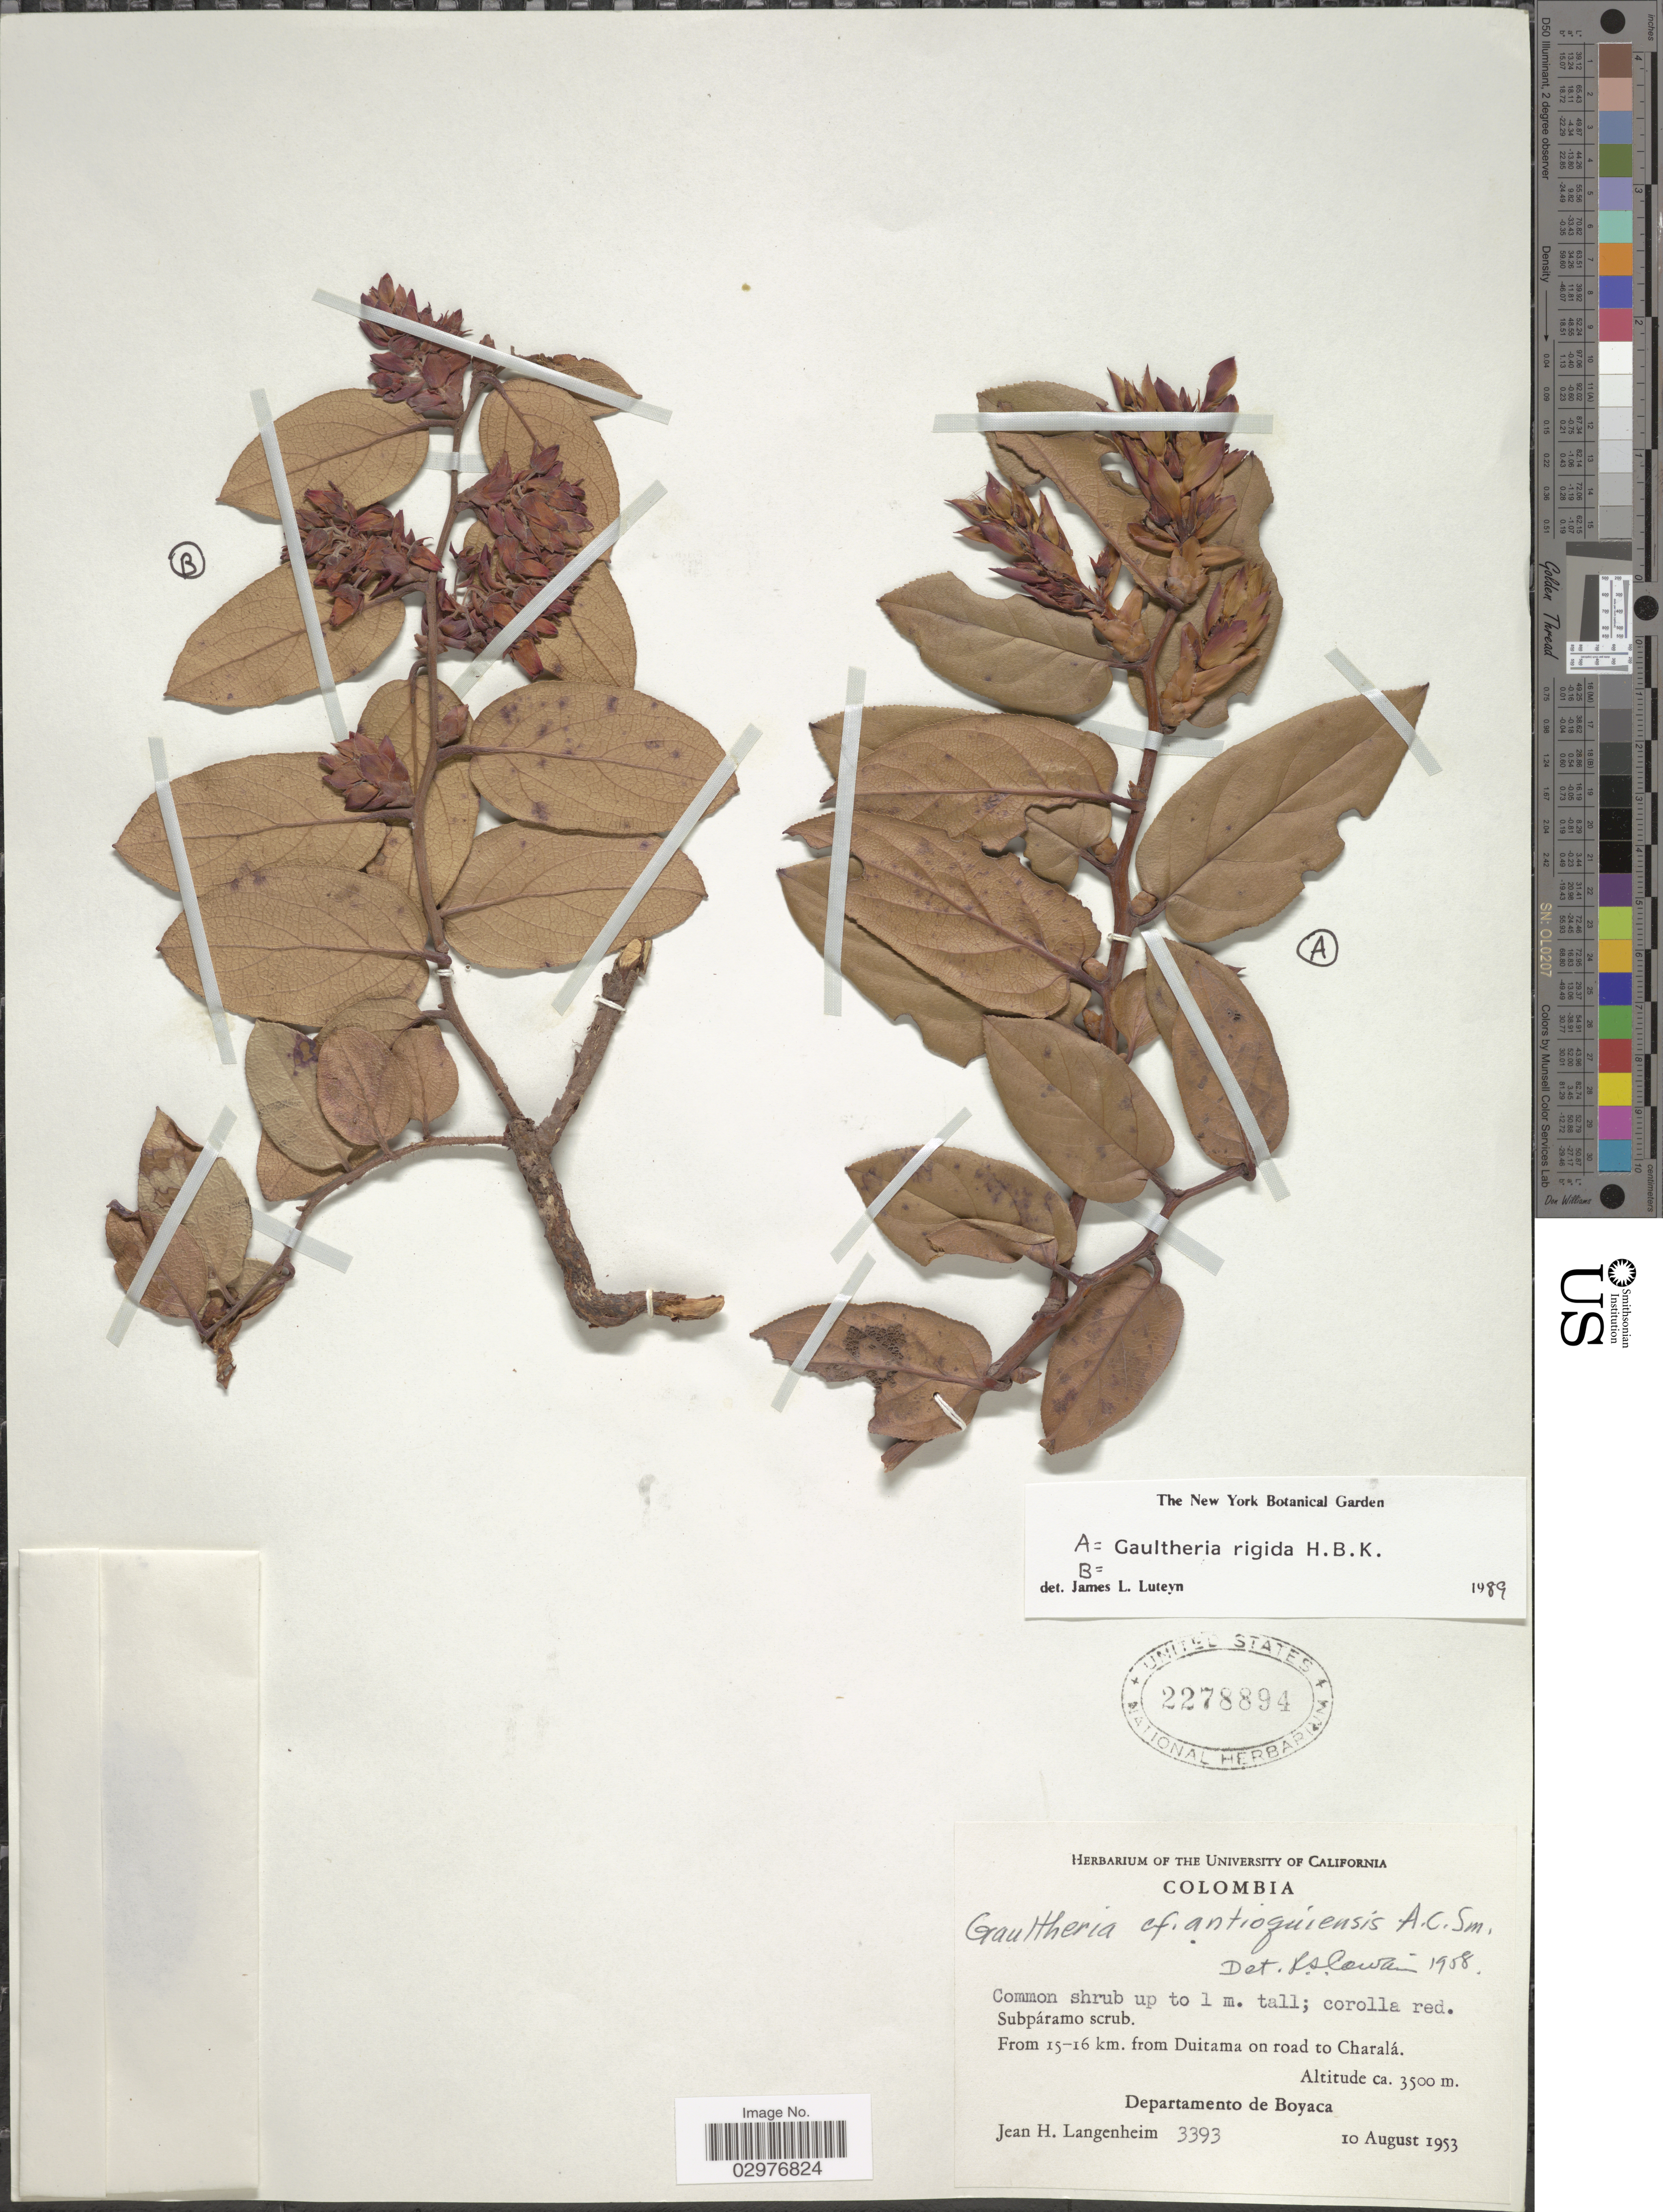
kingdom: Plantae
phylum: Tracheophyta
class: Magnoliopsida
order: Ericales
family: Ericaceae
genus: Gaultheria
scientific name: Gaultheria rigida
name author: Kunth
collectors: J. H. Langenheim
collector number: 3393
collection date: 1953-08-10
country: Colombia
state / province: Boyacá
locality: From 15-16 km. from Duitama on road to Charalá. Departamento de Boyaca.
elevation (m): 3500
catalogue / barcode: US 2278894